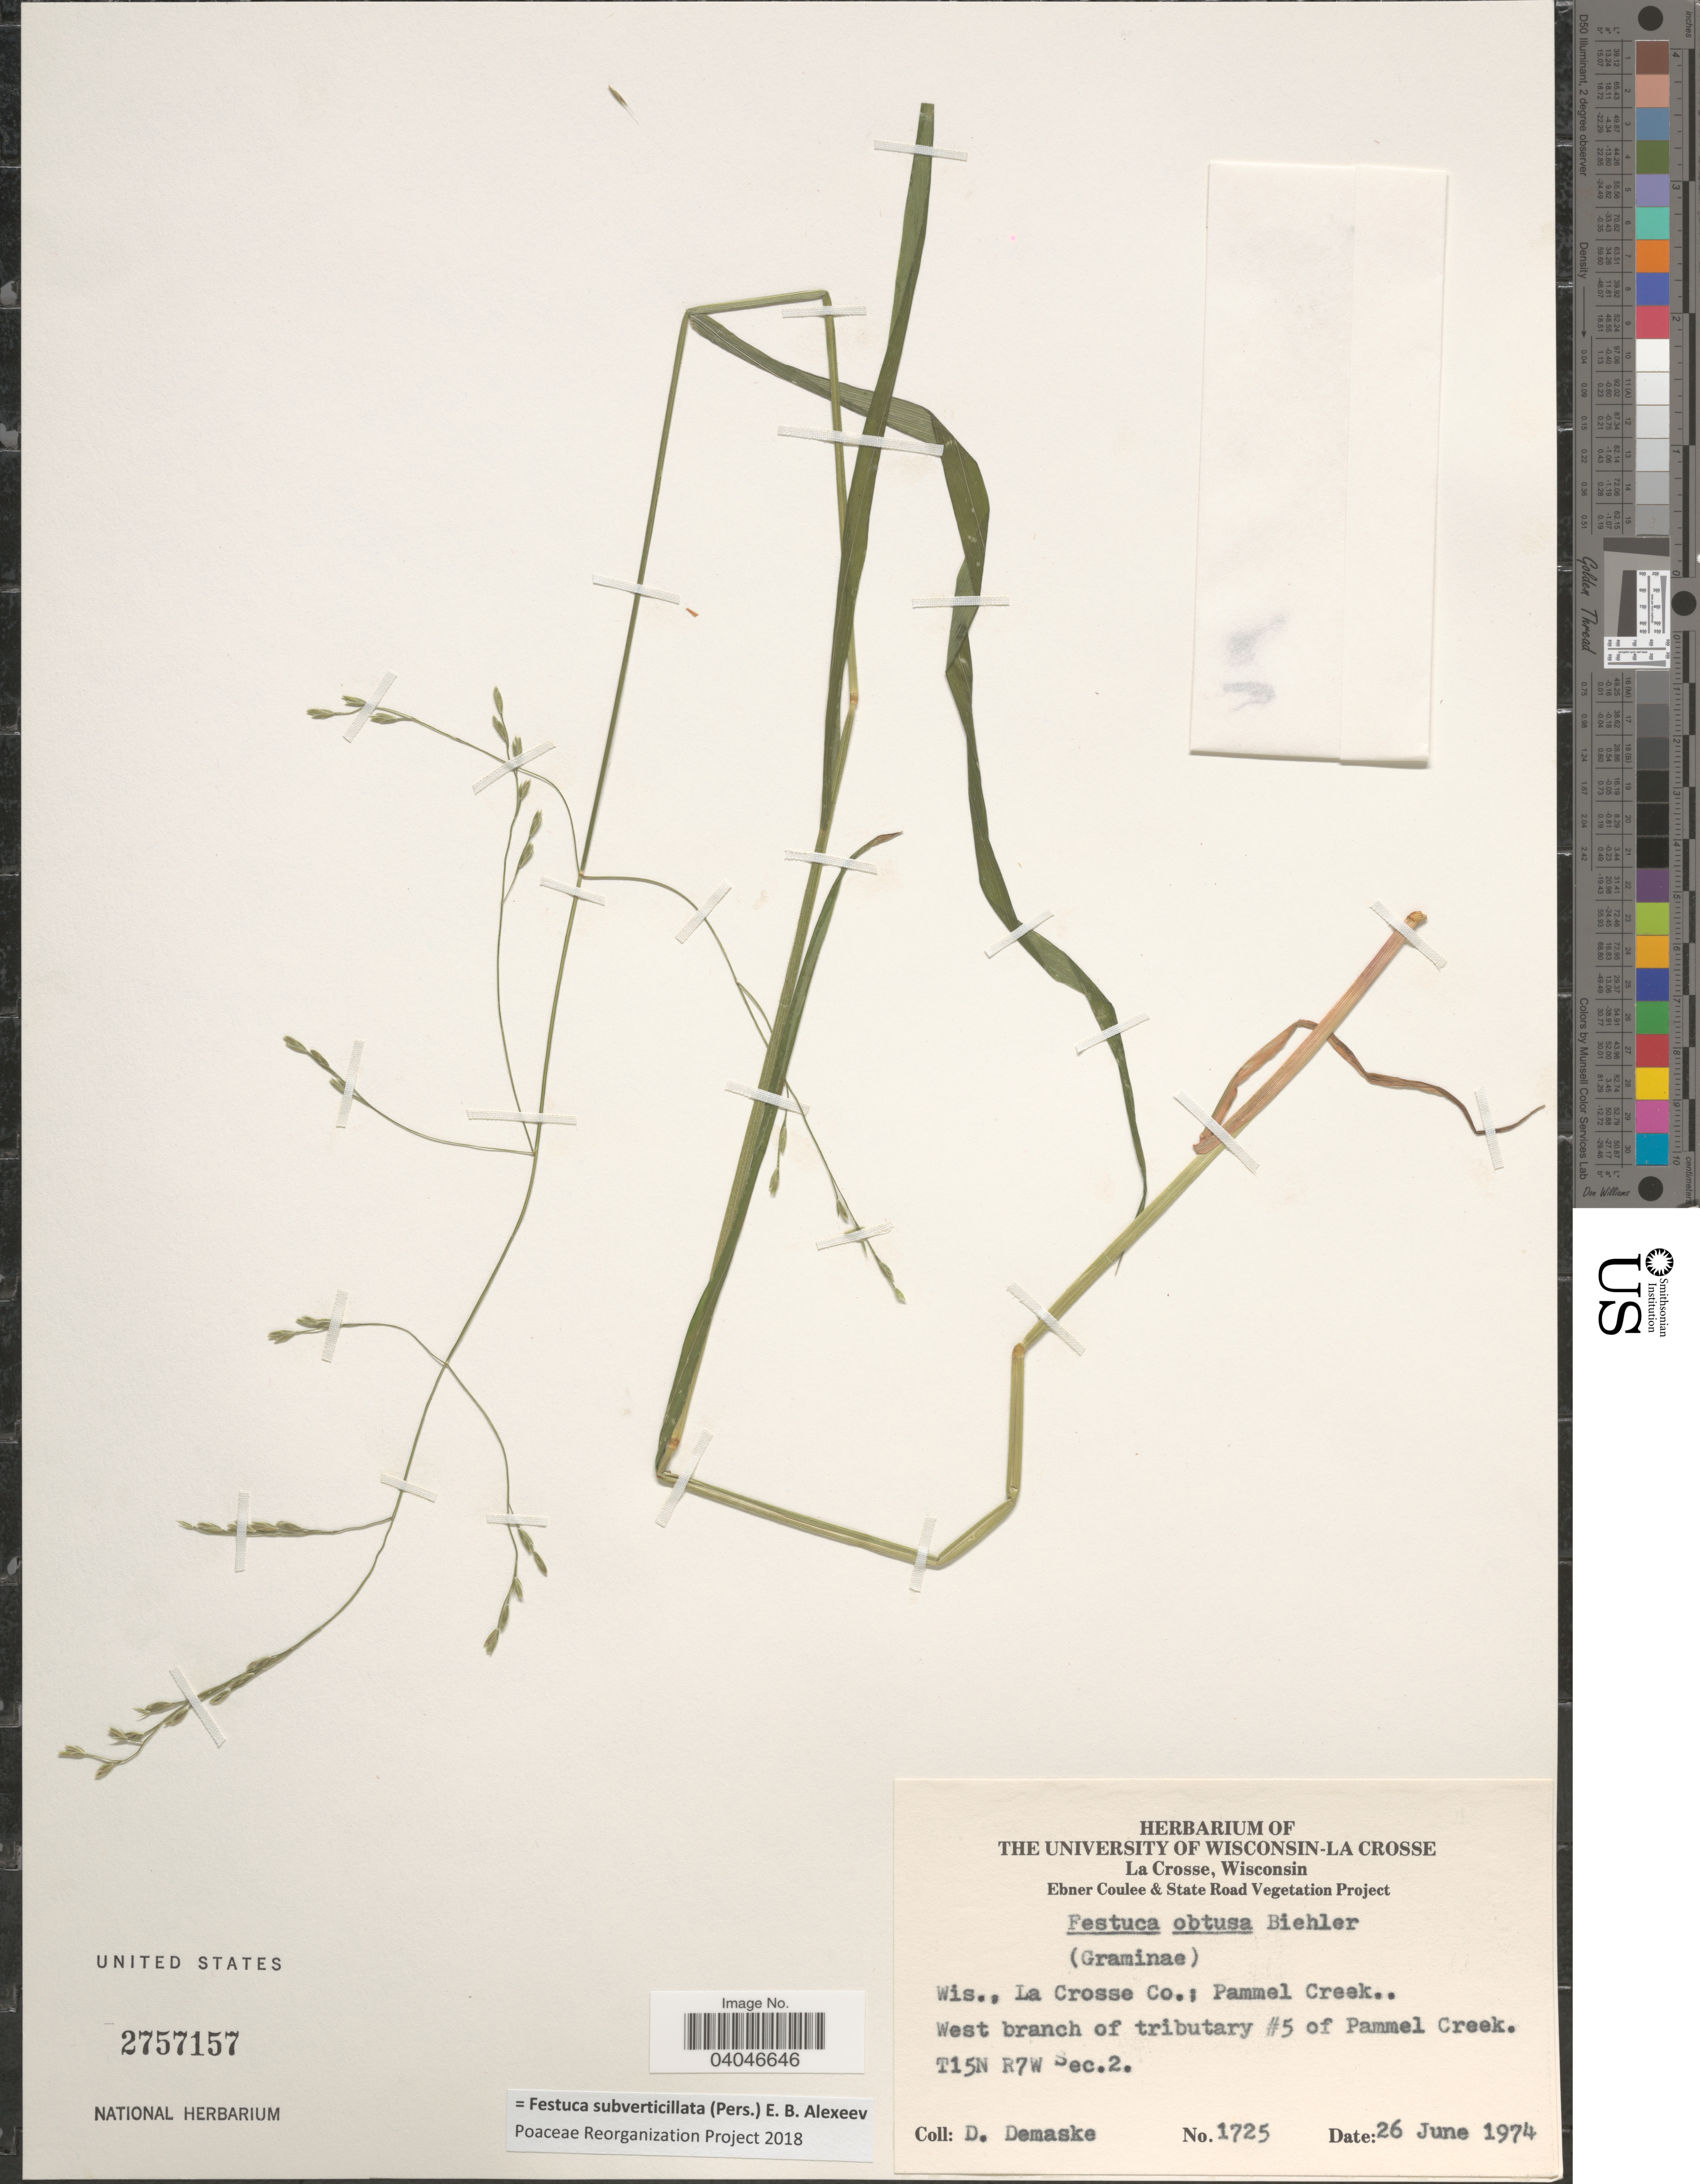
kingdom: Plantae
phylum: Tracheophyta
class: Liliopsida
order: Poales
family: Poaceae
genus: Festuca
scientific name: Festuca subverticillata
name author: (Pers.) E.B. Alexeev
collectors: D. Demaske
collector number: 1725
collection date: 1974-06-26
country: United States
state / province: Wisconsin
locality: La Crosse Co., Pammel Creek. West branch of tributary #5 of Pammel Creek. T15N R7W Sec.2.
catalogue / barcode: US 2757157